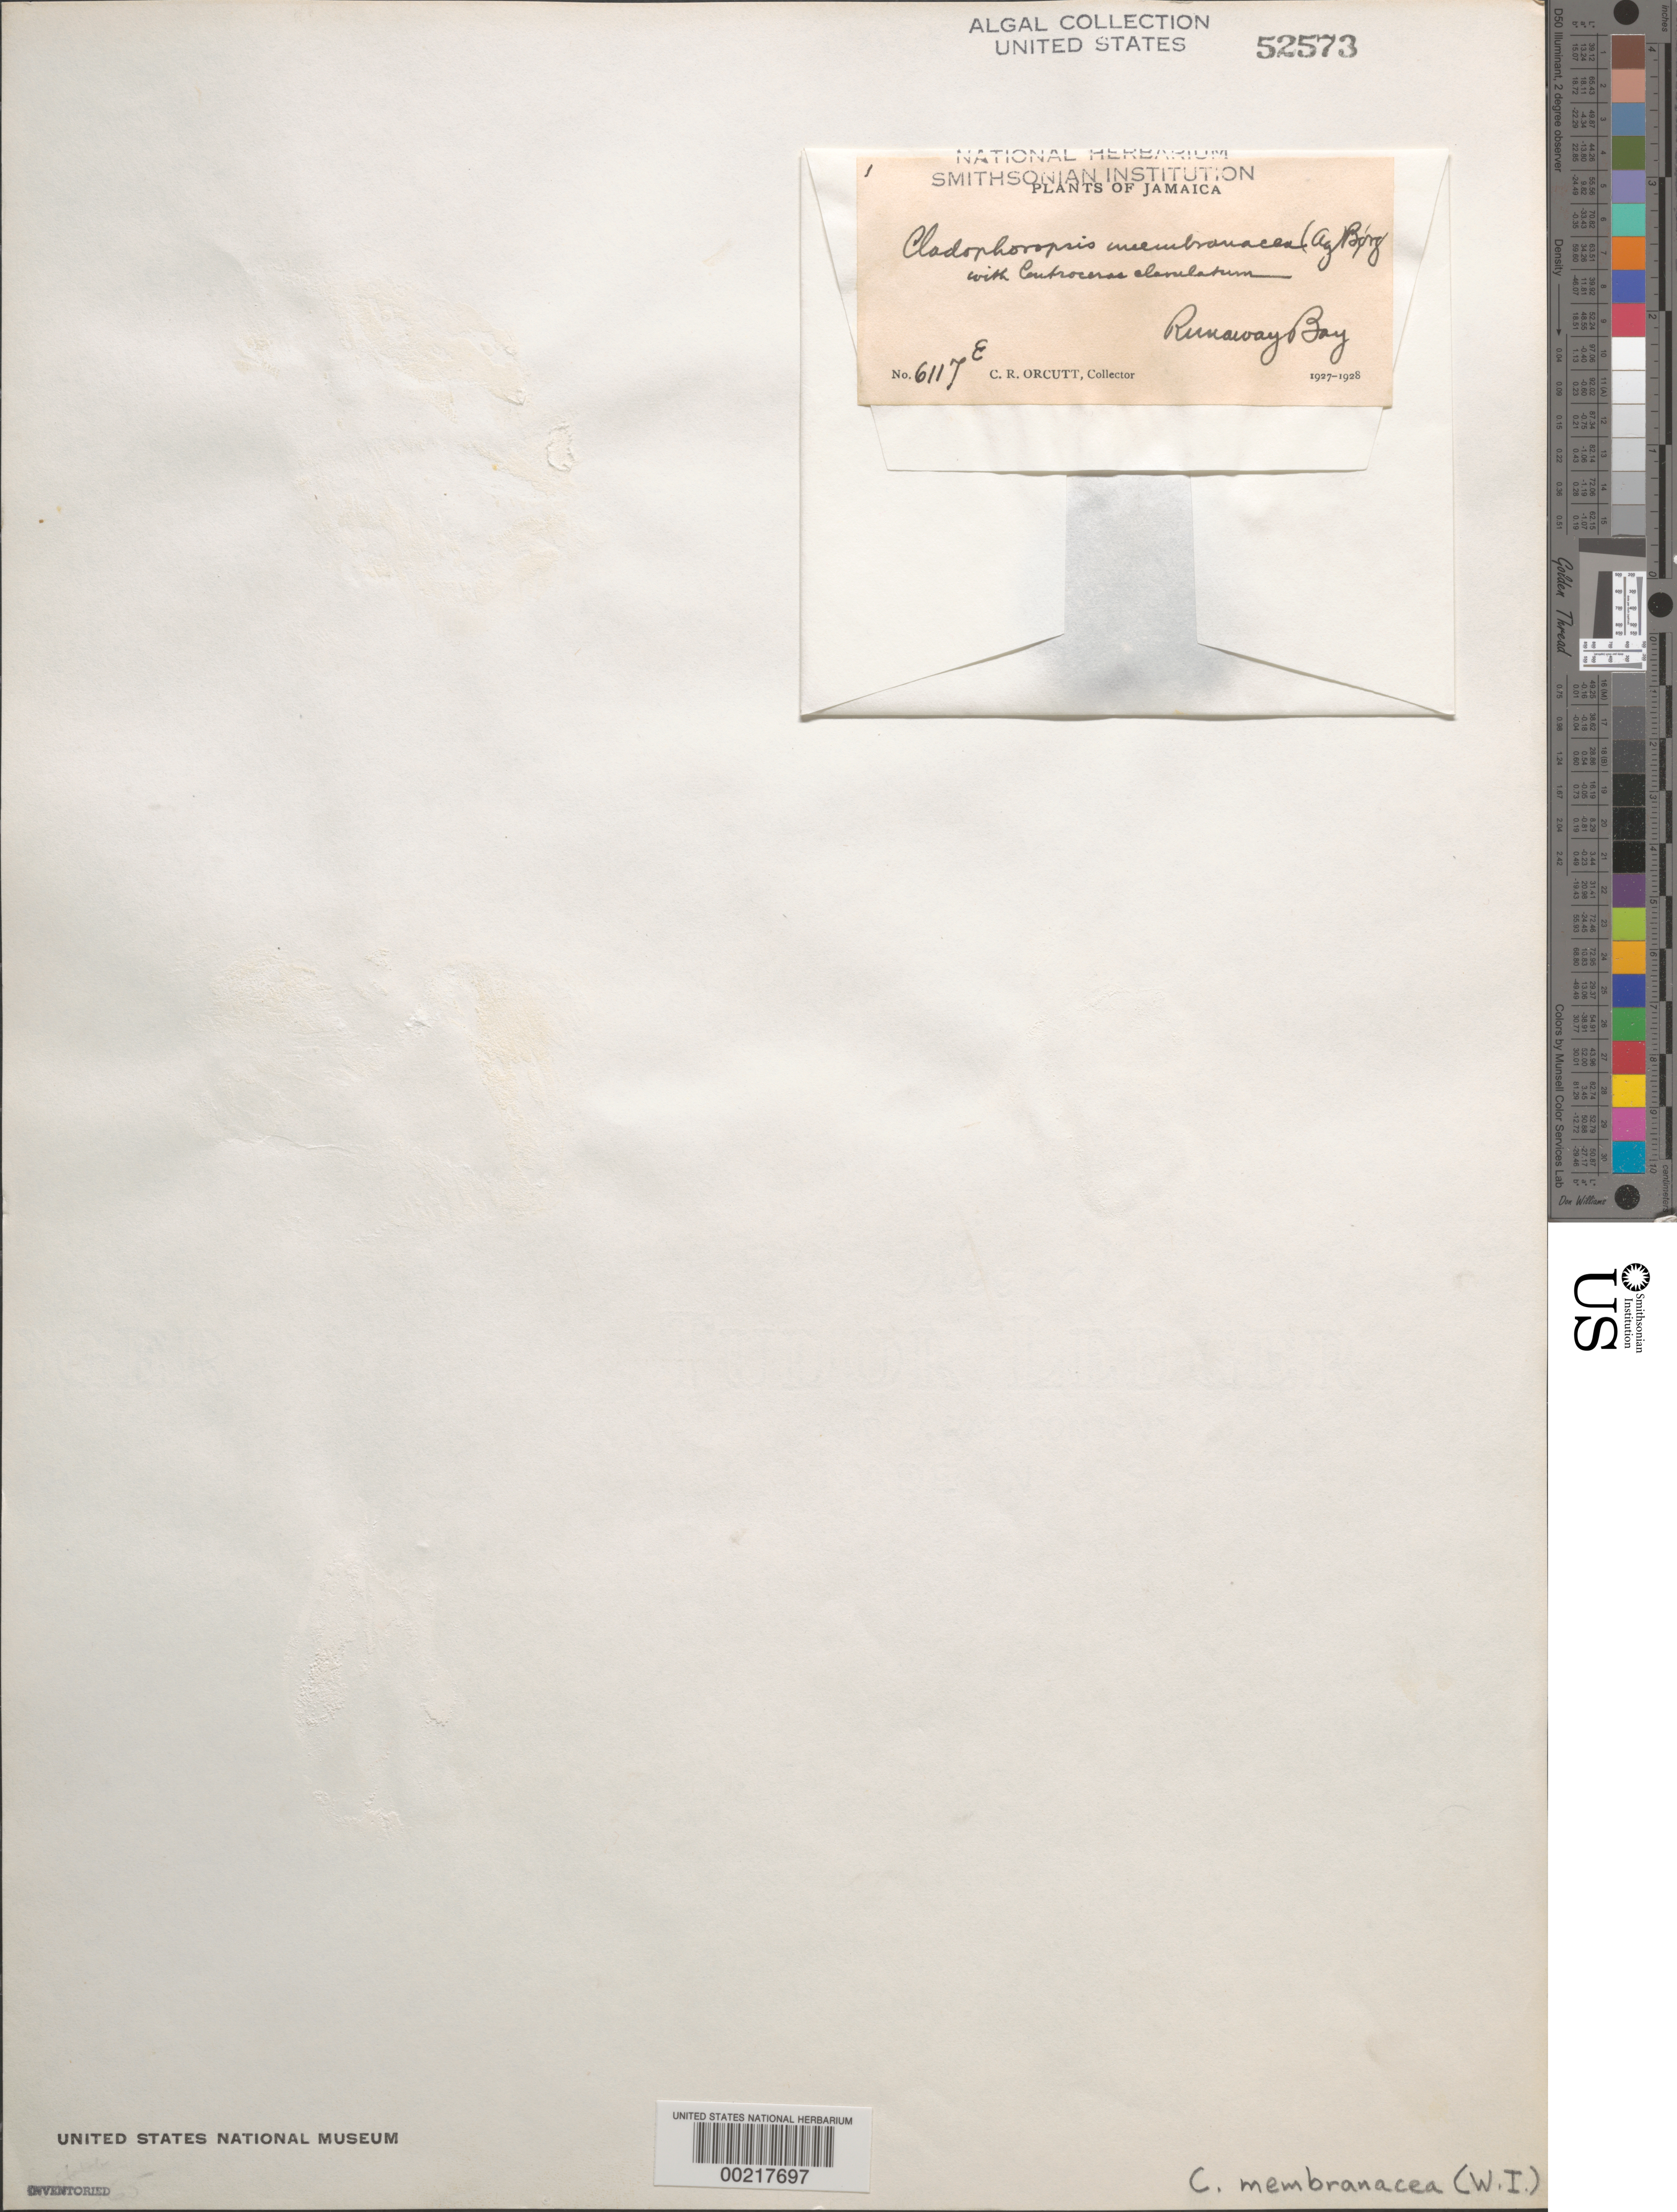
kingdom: Plantae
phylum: Chlorophyta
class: Ulvophyceae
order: Siphonocladales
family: Boodleaceae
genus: Cladophoropsis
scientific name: Cladophoropsis membranacea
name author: (Hofman-Bang) Børgesen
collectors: C. R. Orcutt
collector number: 6117e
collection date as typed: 1927 OR -- --- 1928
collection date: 1927 or 1928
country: Jamaica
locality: Runaway bay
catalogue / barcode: US 52573